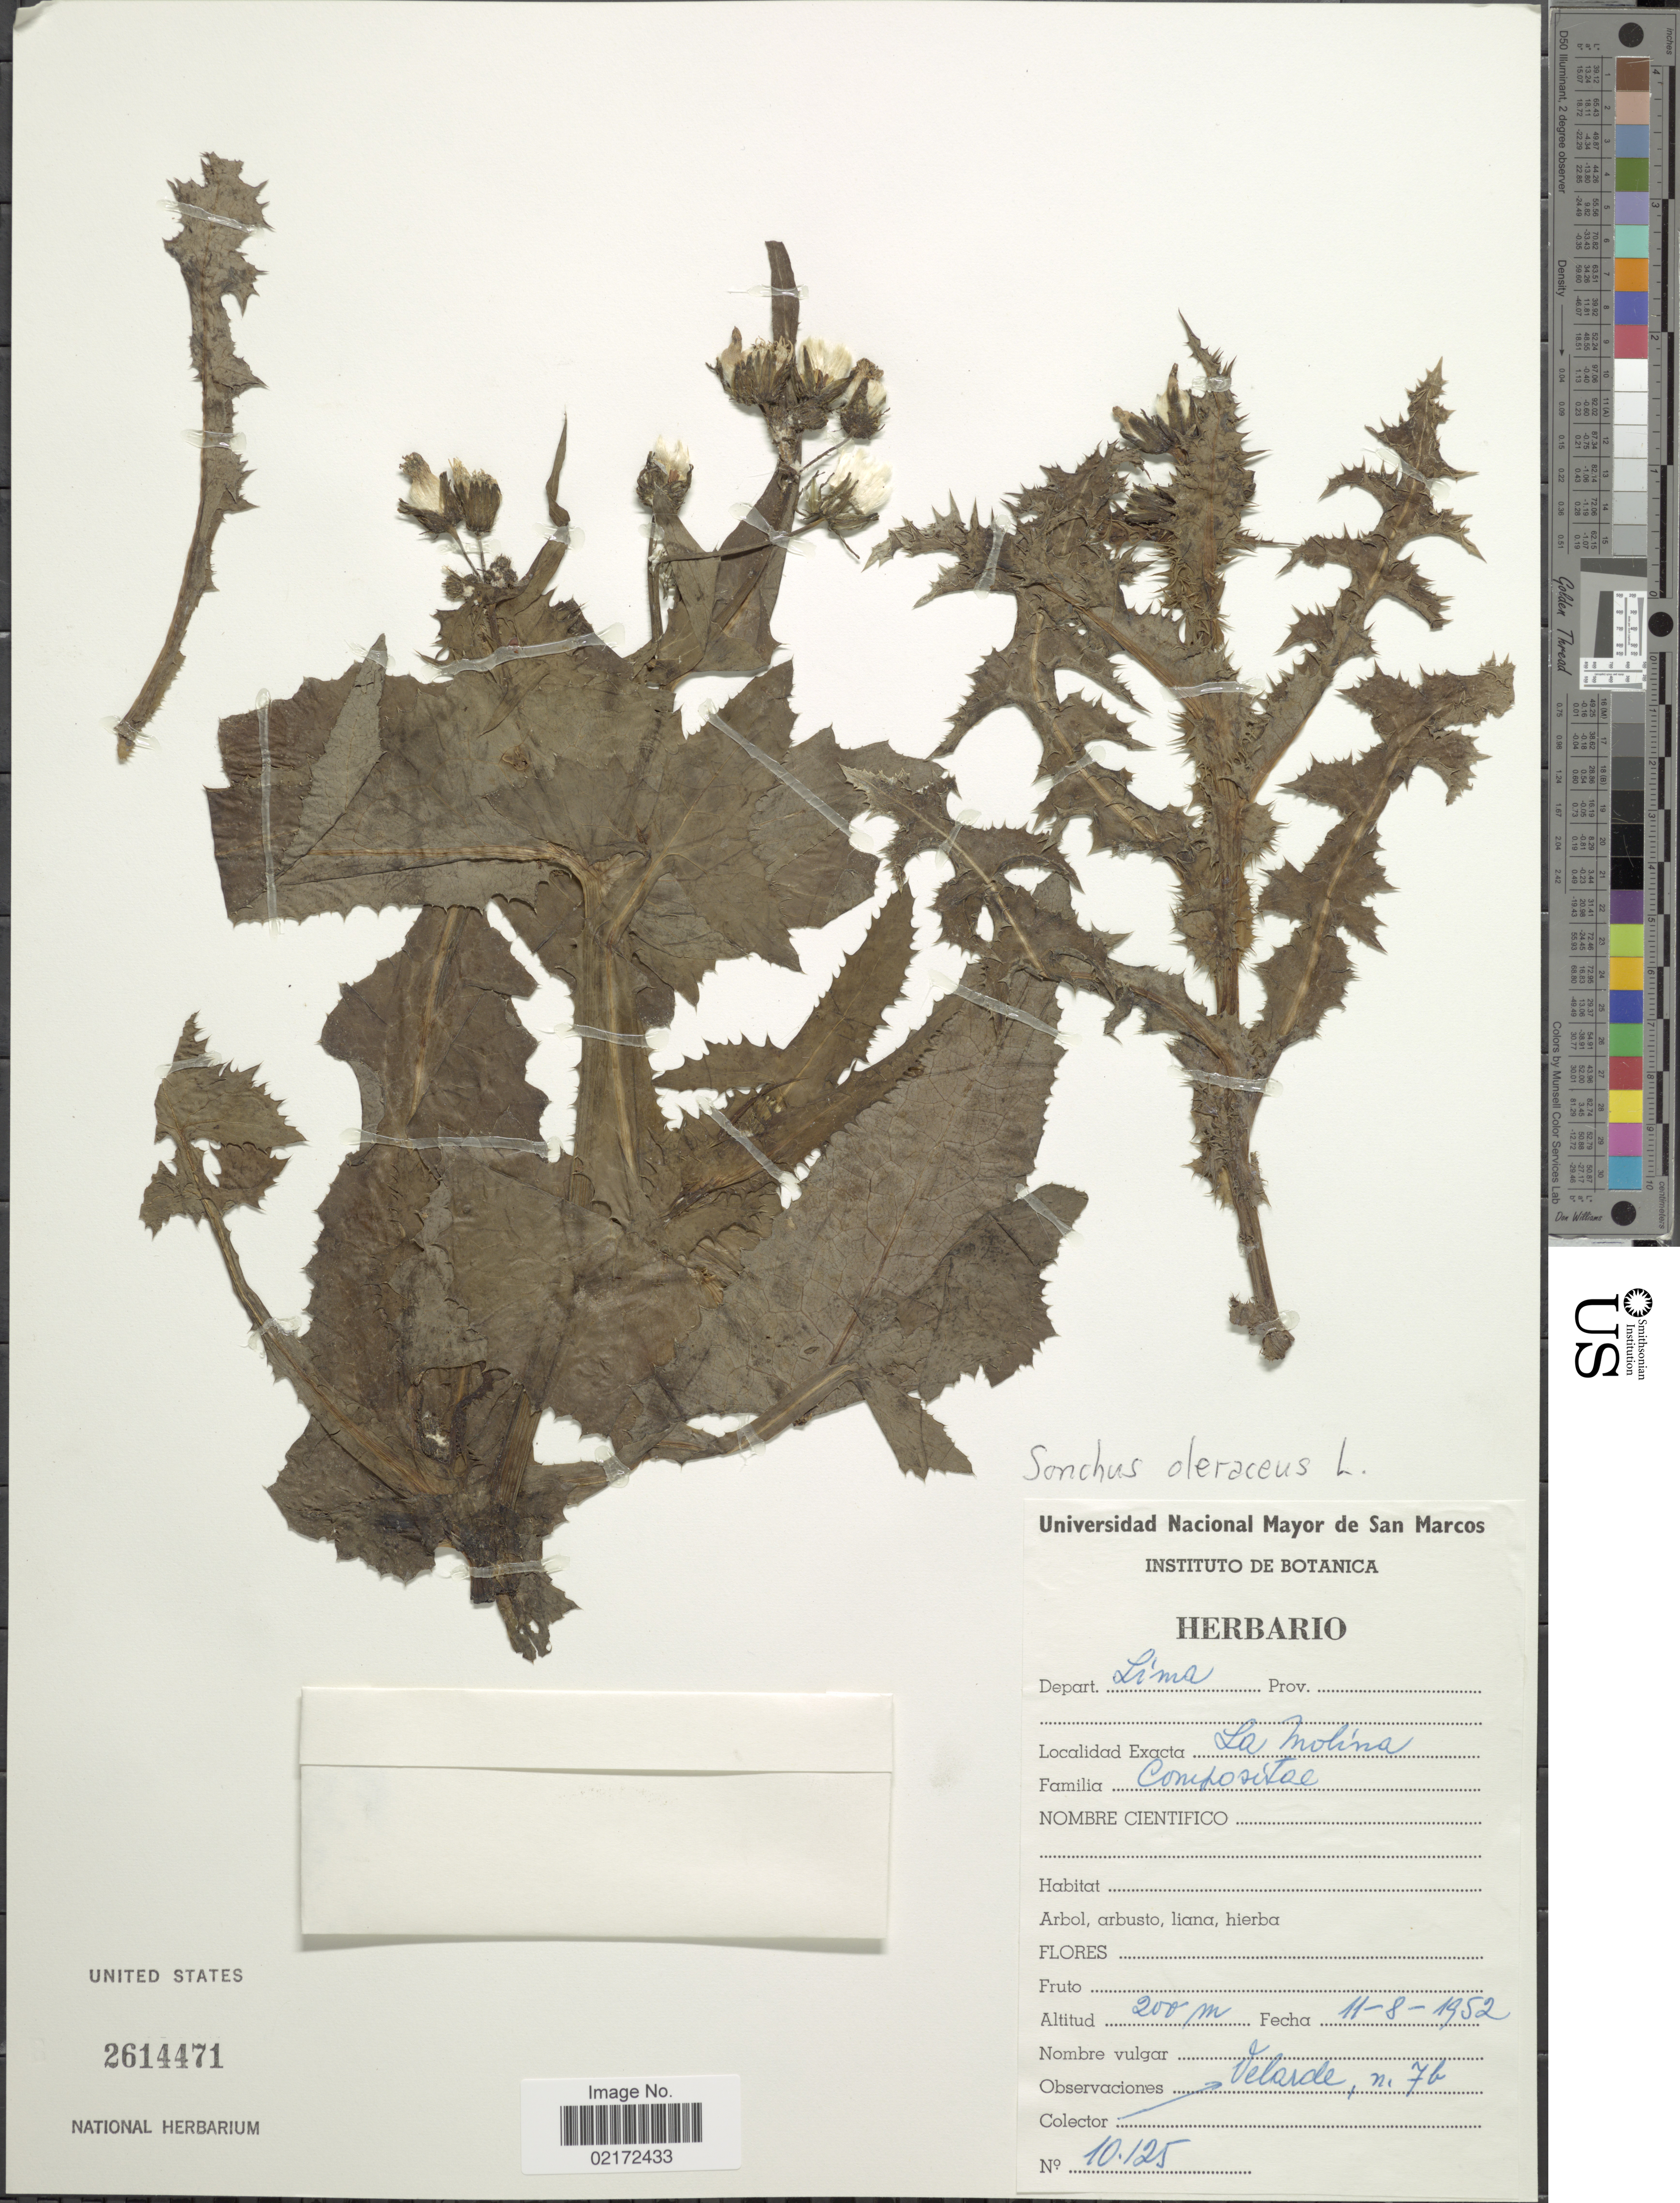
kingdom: Plantae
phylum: Tracheophyta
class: Magnoliopsida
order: Asterales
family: Asteraceae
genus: Sonchus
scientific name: Sonchus oleraceus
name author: L.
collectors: -. Velarde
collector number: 7b/10125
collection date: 1952-08-11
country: Peru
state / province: Lima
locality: Depart. Lima. La Molina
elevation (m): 200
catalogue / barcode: US 2614471